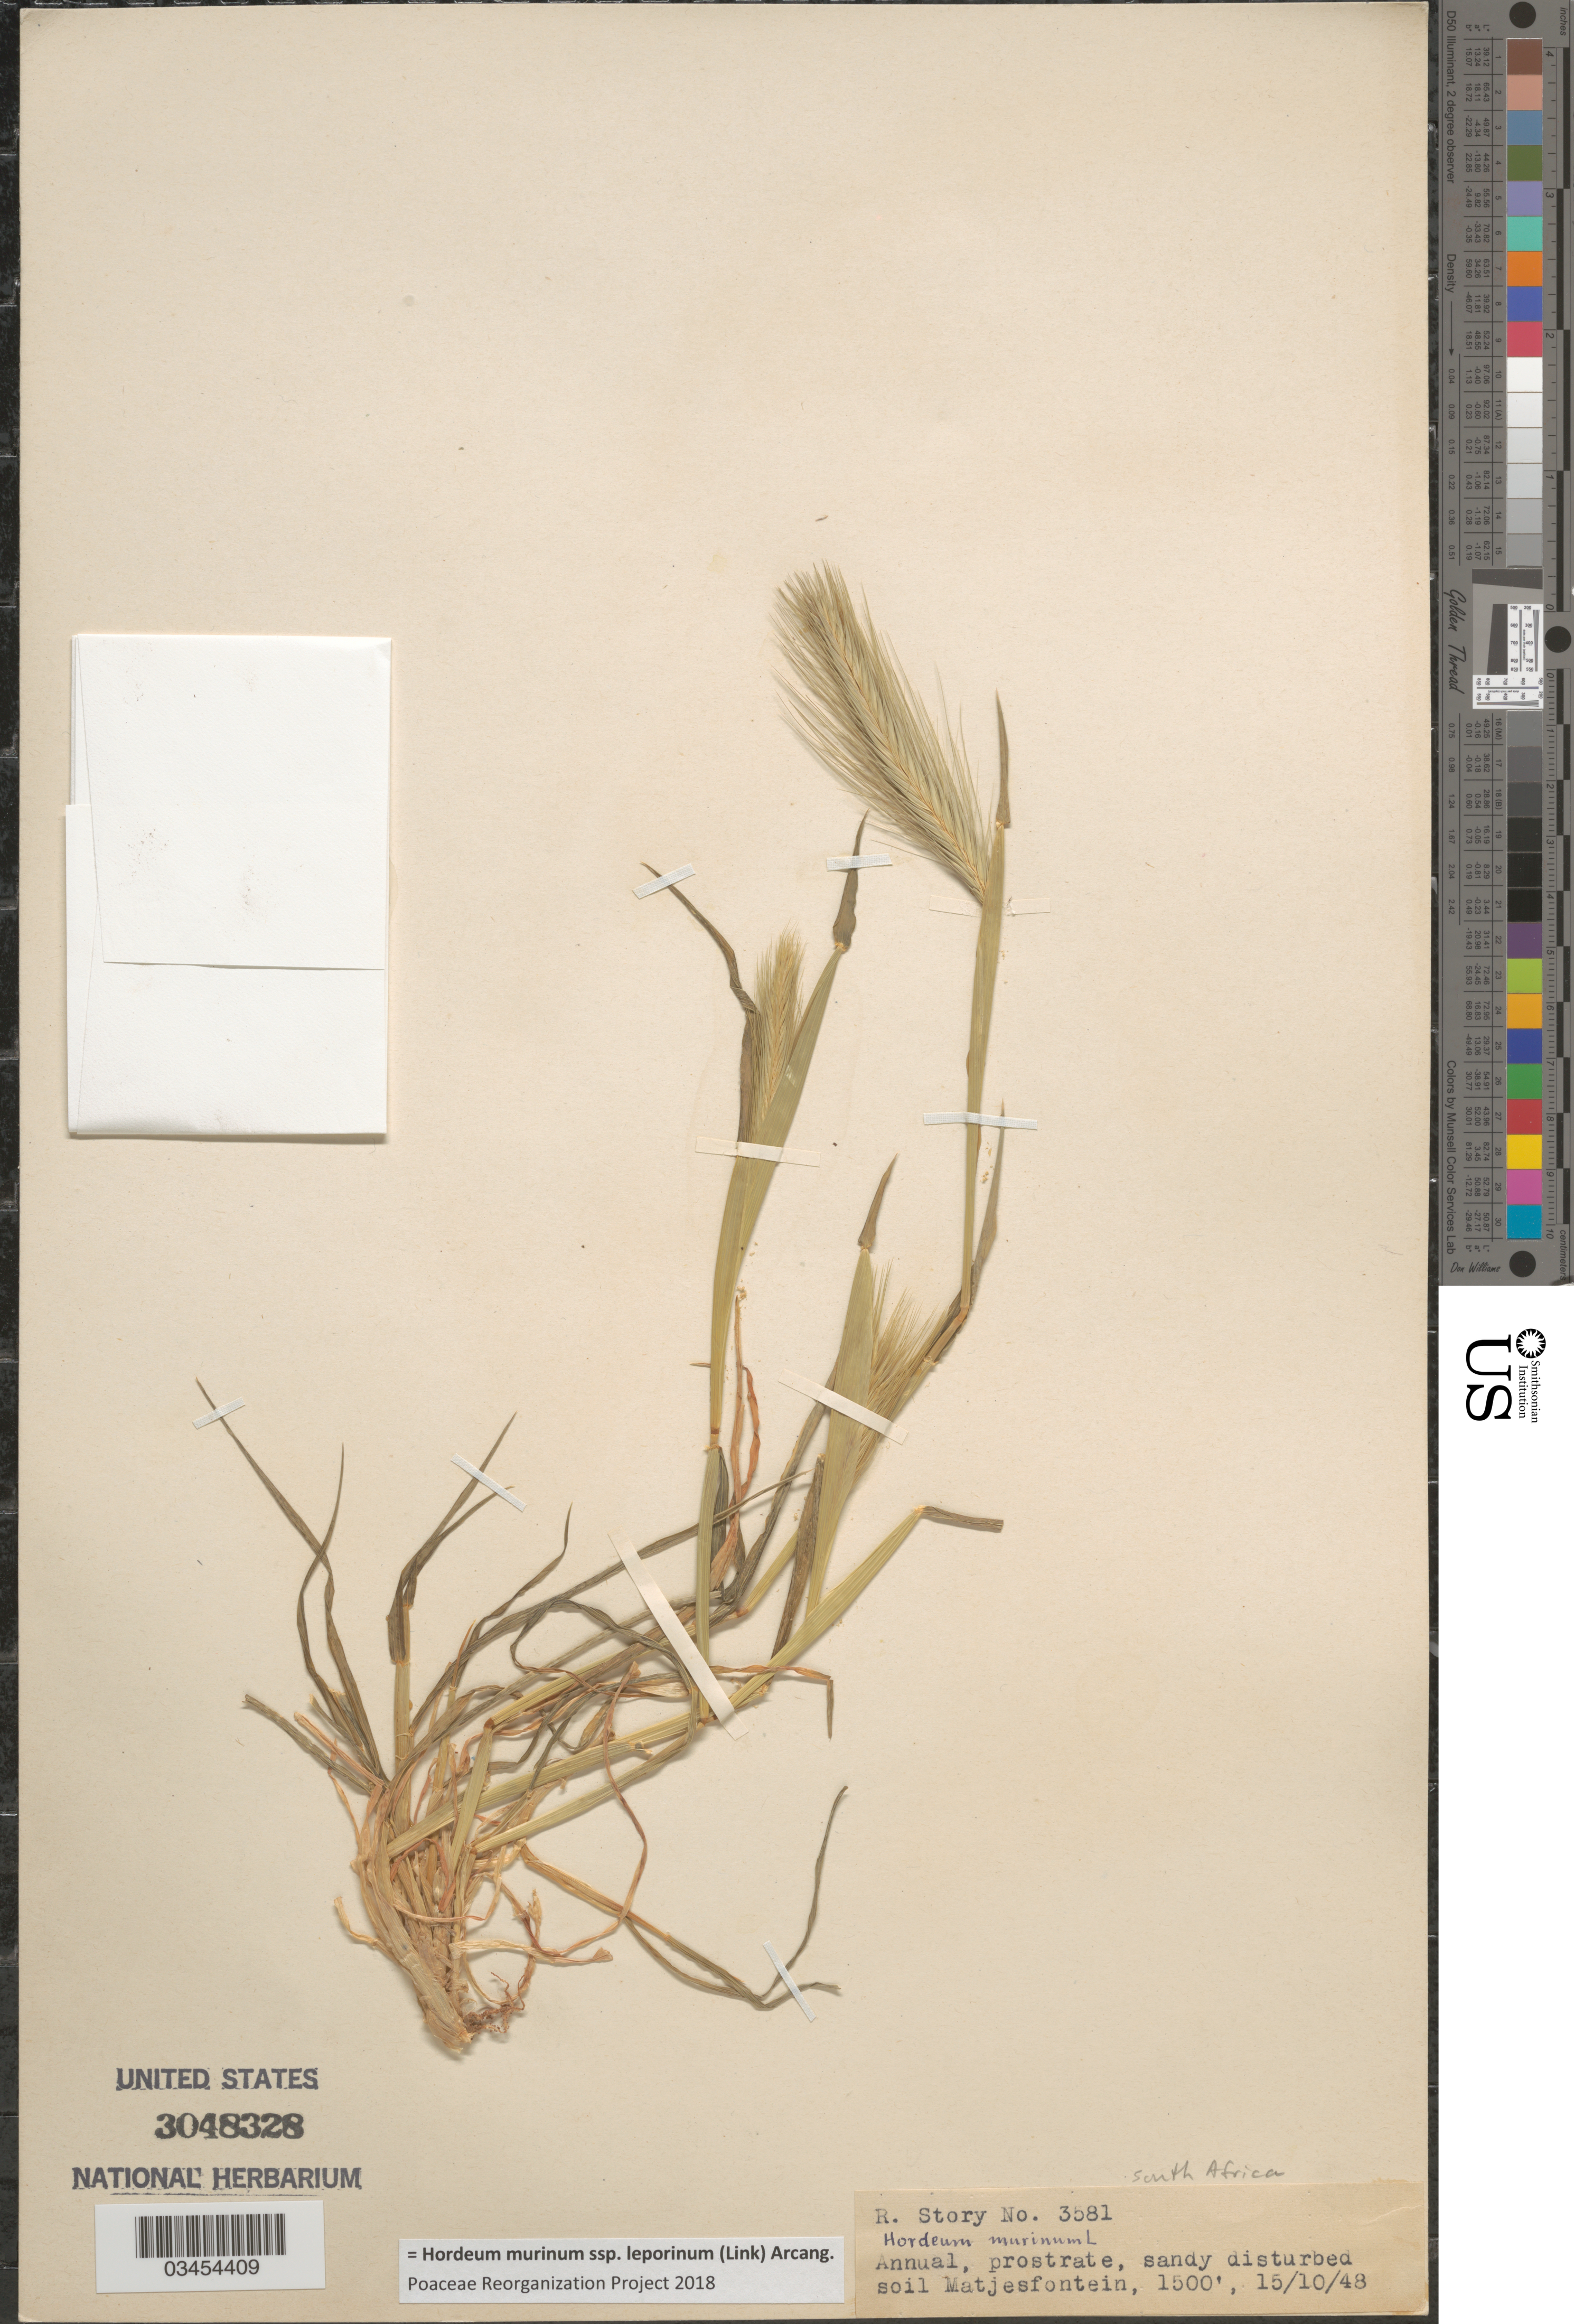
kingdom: Plantae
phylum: Tracheophyta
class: Liliopsida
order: Poales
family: Poaceae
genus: Hordeum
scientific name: Hordeum murinum subsp. leporinum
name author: (Link) Arcang.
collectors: R. Story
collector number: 3581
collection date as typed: Transcribed d/m/y: 15/10/48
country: South Africa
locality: Annual, prostrate, sandy disturbed soil Matjesfontain.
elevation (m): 457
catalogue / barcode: US 3048328